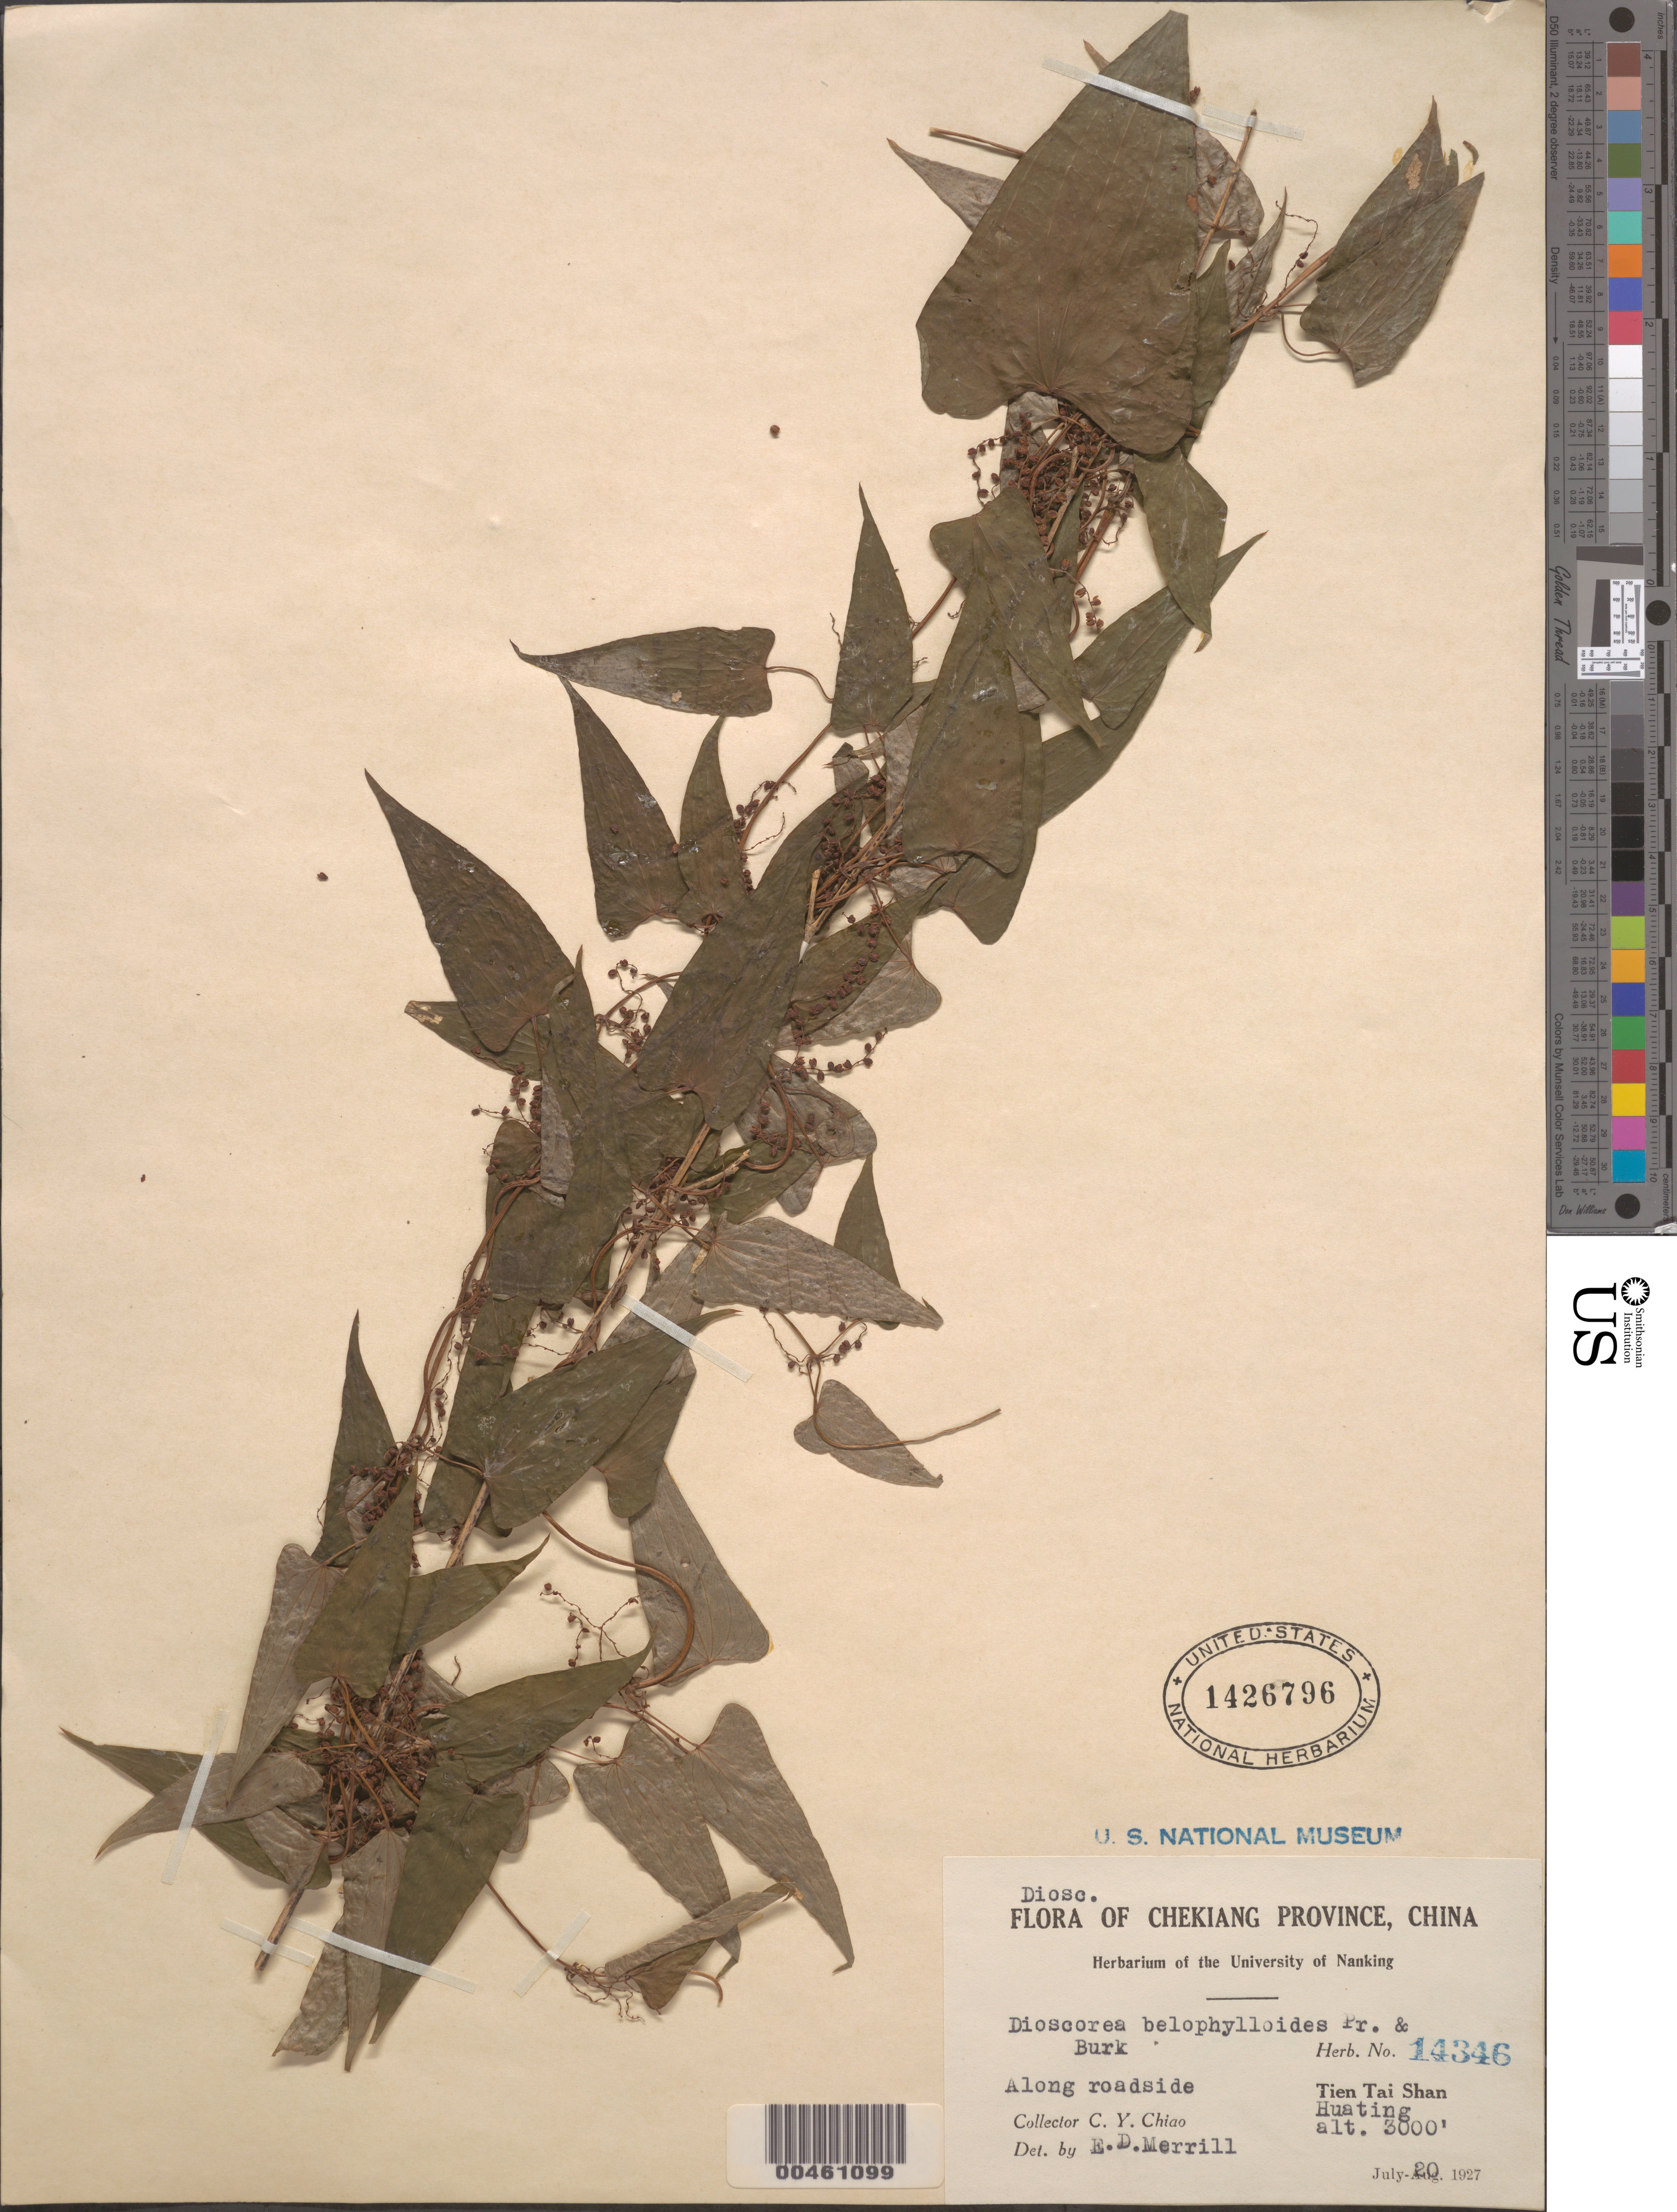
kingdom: Plantae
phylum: Tracheophyta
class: Liliopsida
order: Dioscoreales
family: Dioscoreaceae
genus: Dioscorea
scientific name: Dioscorea belophylloides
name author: Prain & Burkill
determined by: Merrill, Elmer D.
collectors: C. Y. Chiao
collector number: Herb. No. 14346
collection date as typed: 20 Jul 1927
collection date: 1927-07-20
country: China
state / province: Zhejiang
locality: Tien Tai Shan, Huating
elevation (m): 914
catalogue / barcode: US 1426796